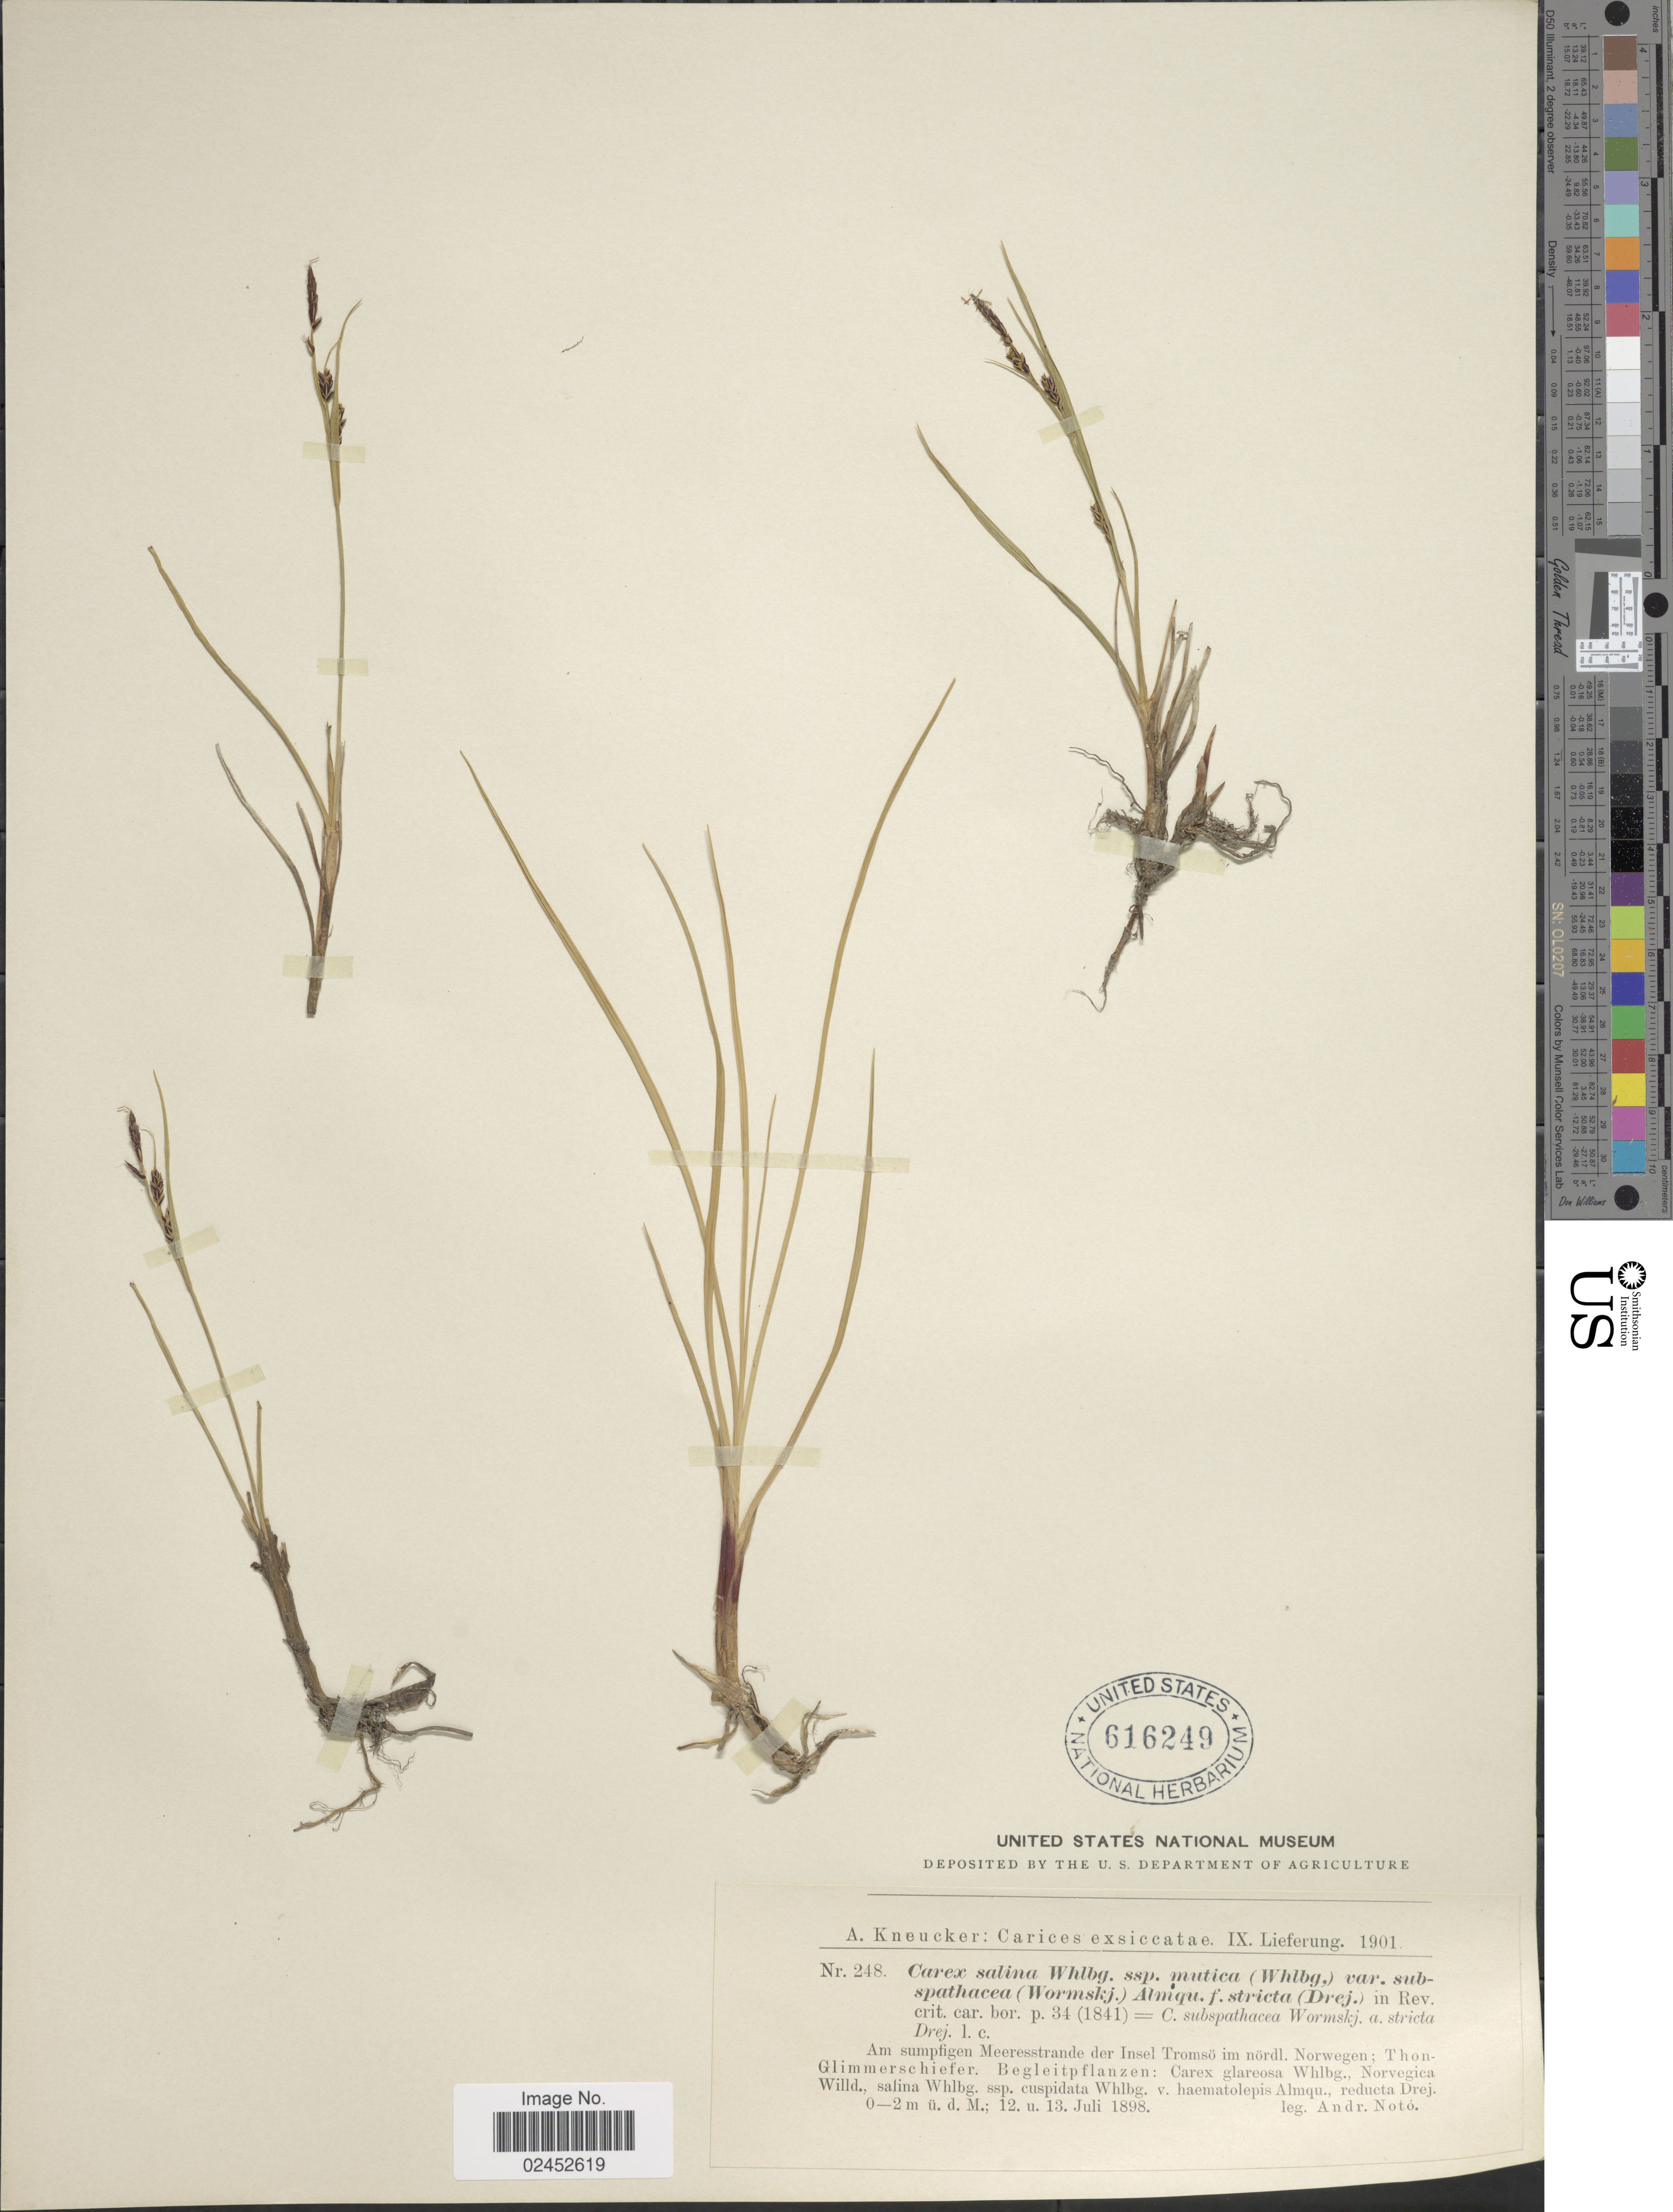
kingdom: Plantae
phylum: Tracheophyta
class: Liliopsida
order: Poales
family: Cyperaceae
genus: Carex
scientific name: Carex salina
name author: Wahlenb.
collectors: A. Noto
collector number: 248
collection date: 1898-07-12/1898-07-13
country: Norway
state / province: Troms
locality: Carices, Am sumpfigen Meeresstrande der Insel Tromso im nordl. Norwegen; Thon-Glimmerschiefer.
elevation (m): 0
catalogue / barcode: US 616249